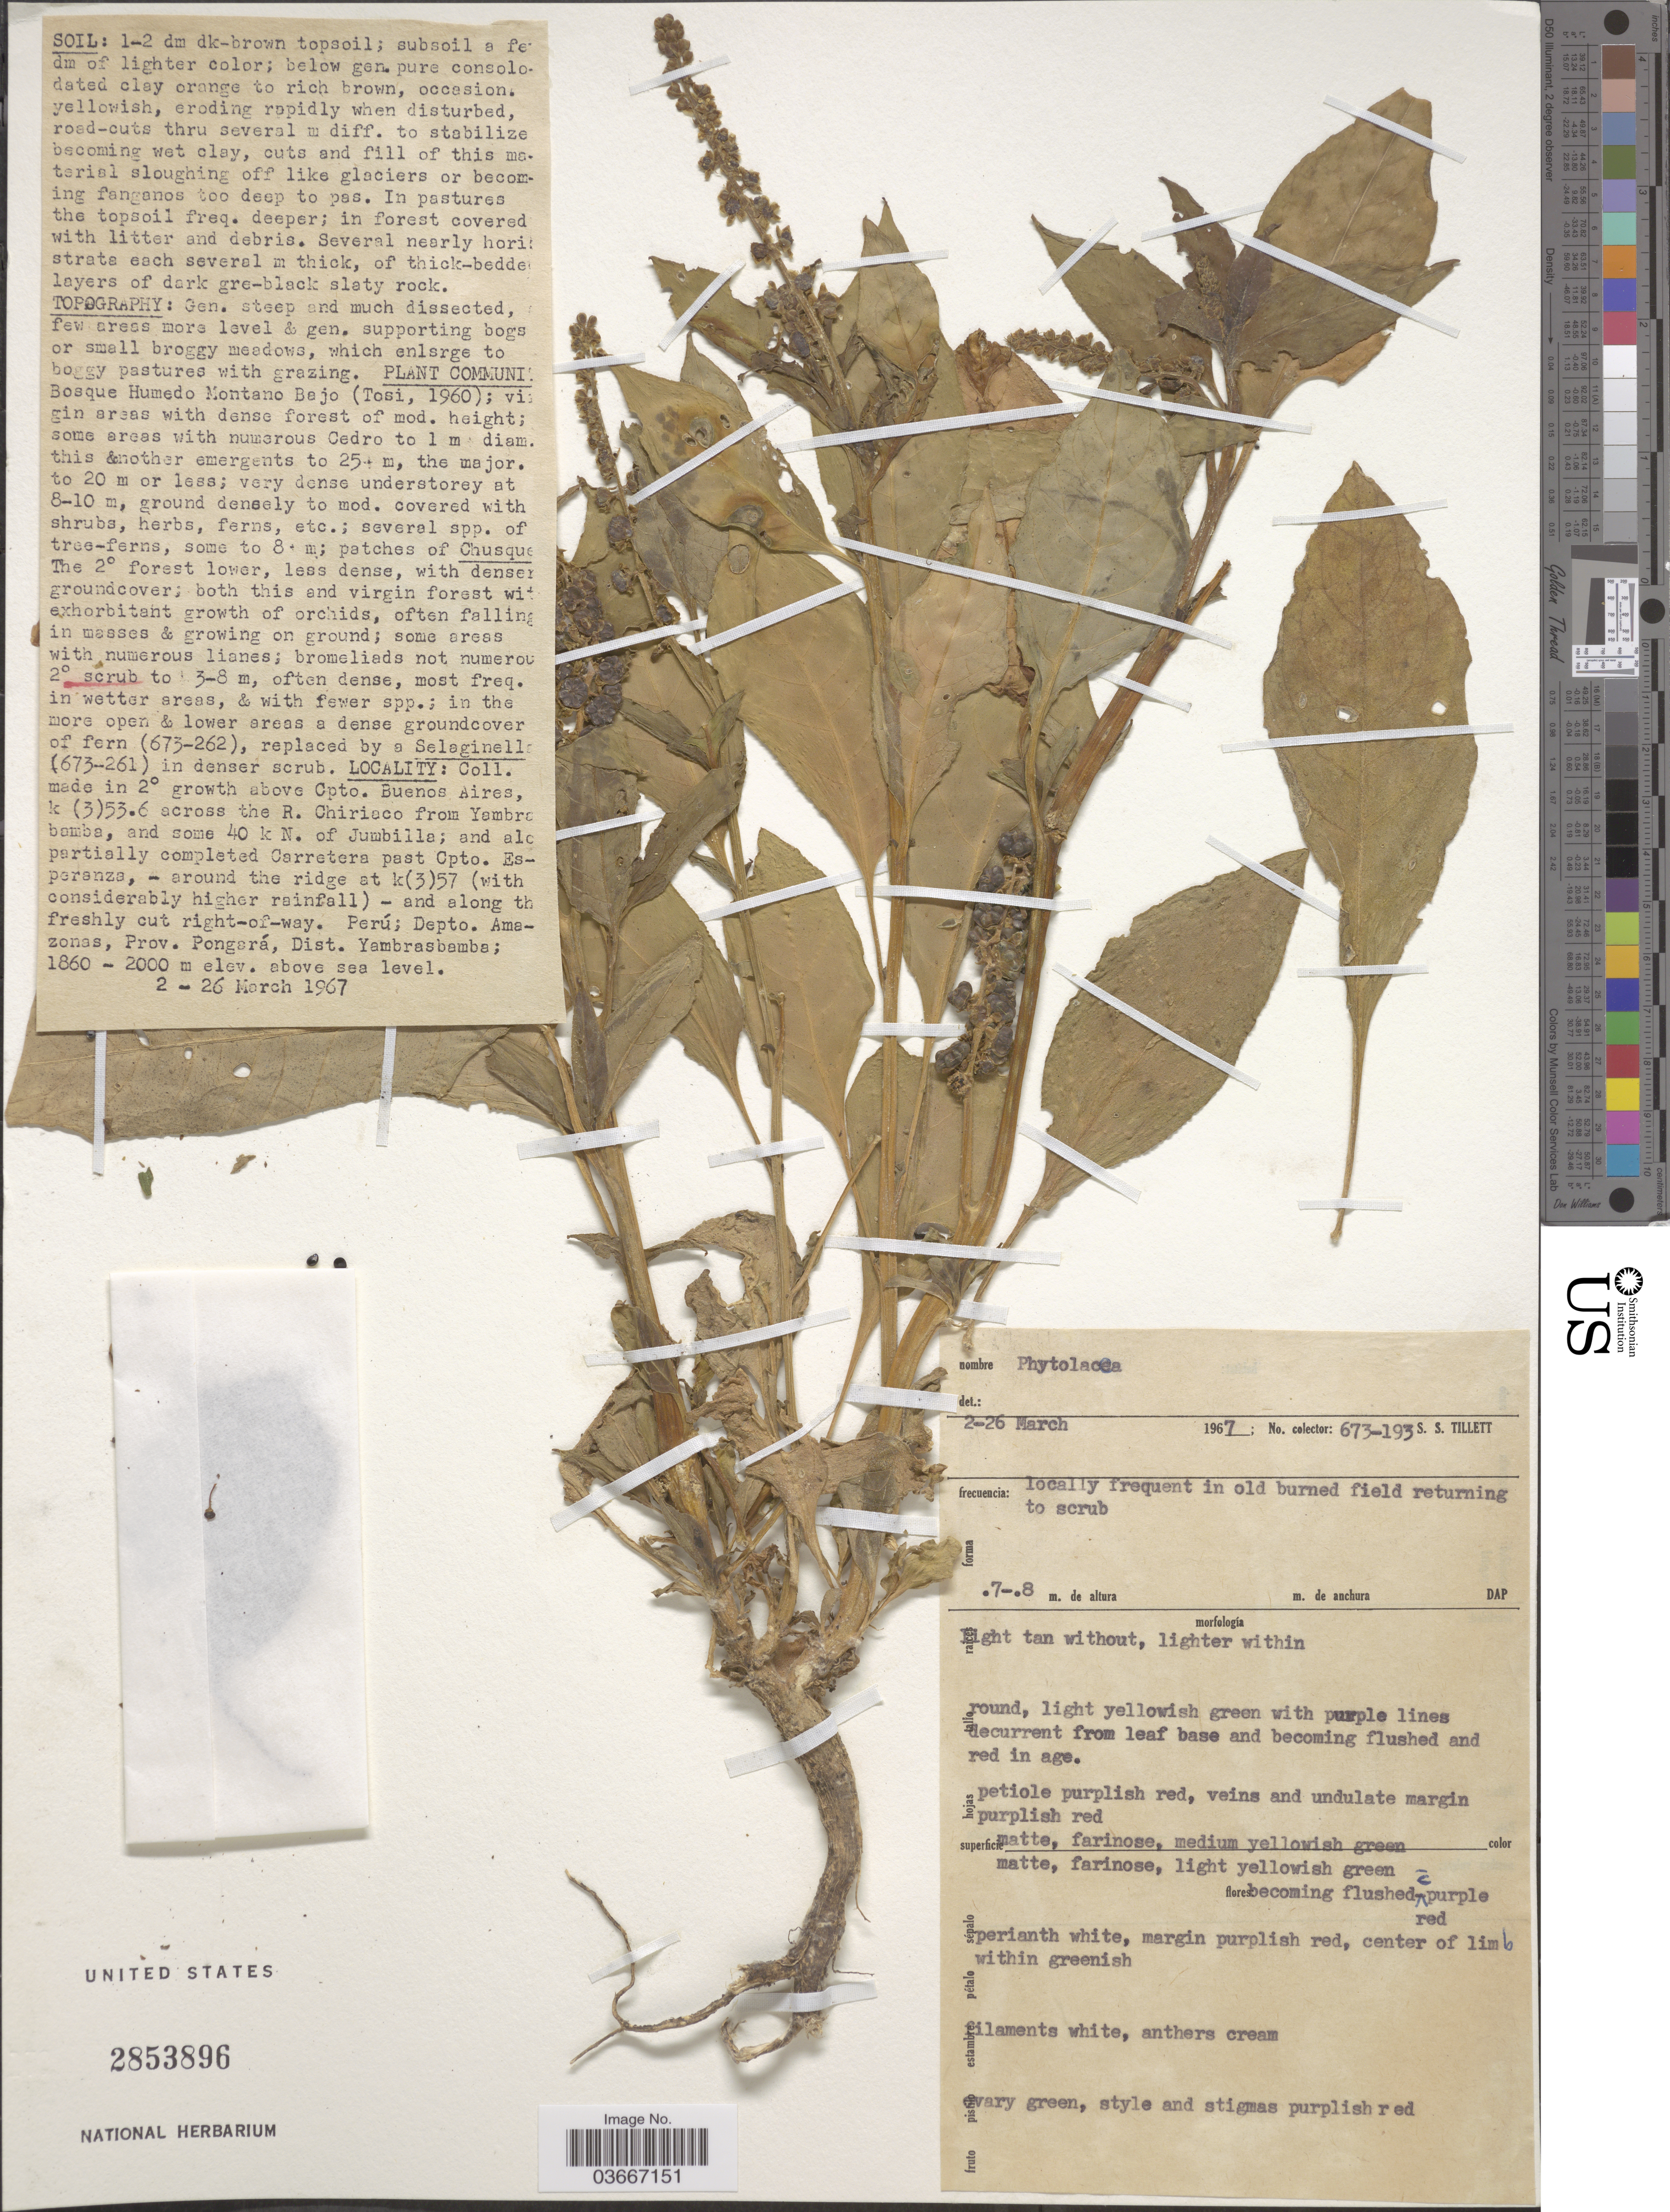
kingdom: Plantae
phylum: Tracheophyta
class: Magnoliopsida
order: Caryophyllales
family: Phytolaccaceae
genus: Phytolacca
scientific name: Phytolacca sp.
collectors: S. S. Tillett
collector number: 673-193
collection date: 1967-03-02/1967-03-26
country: Peru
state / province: Amazonas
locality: Depto. Amazonas, Prov. Pongará, Dist. Yambrasbamba.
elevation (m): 1860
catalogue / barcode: US 2853896